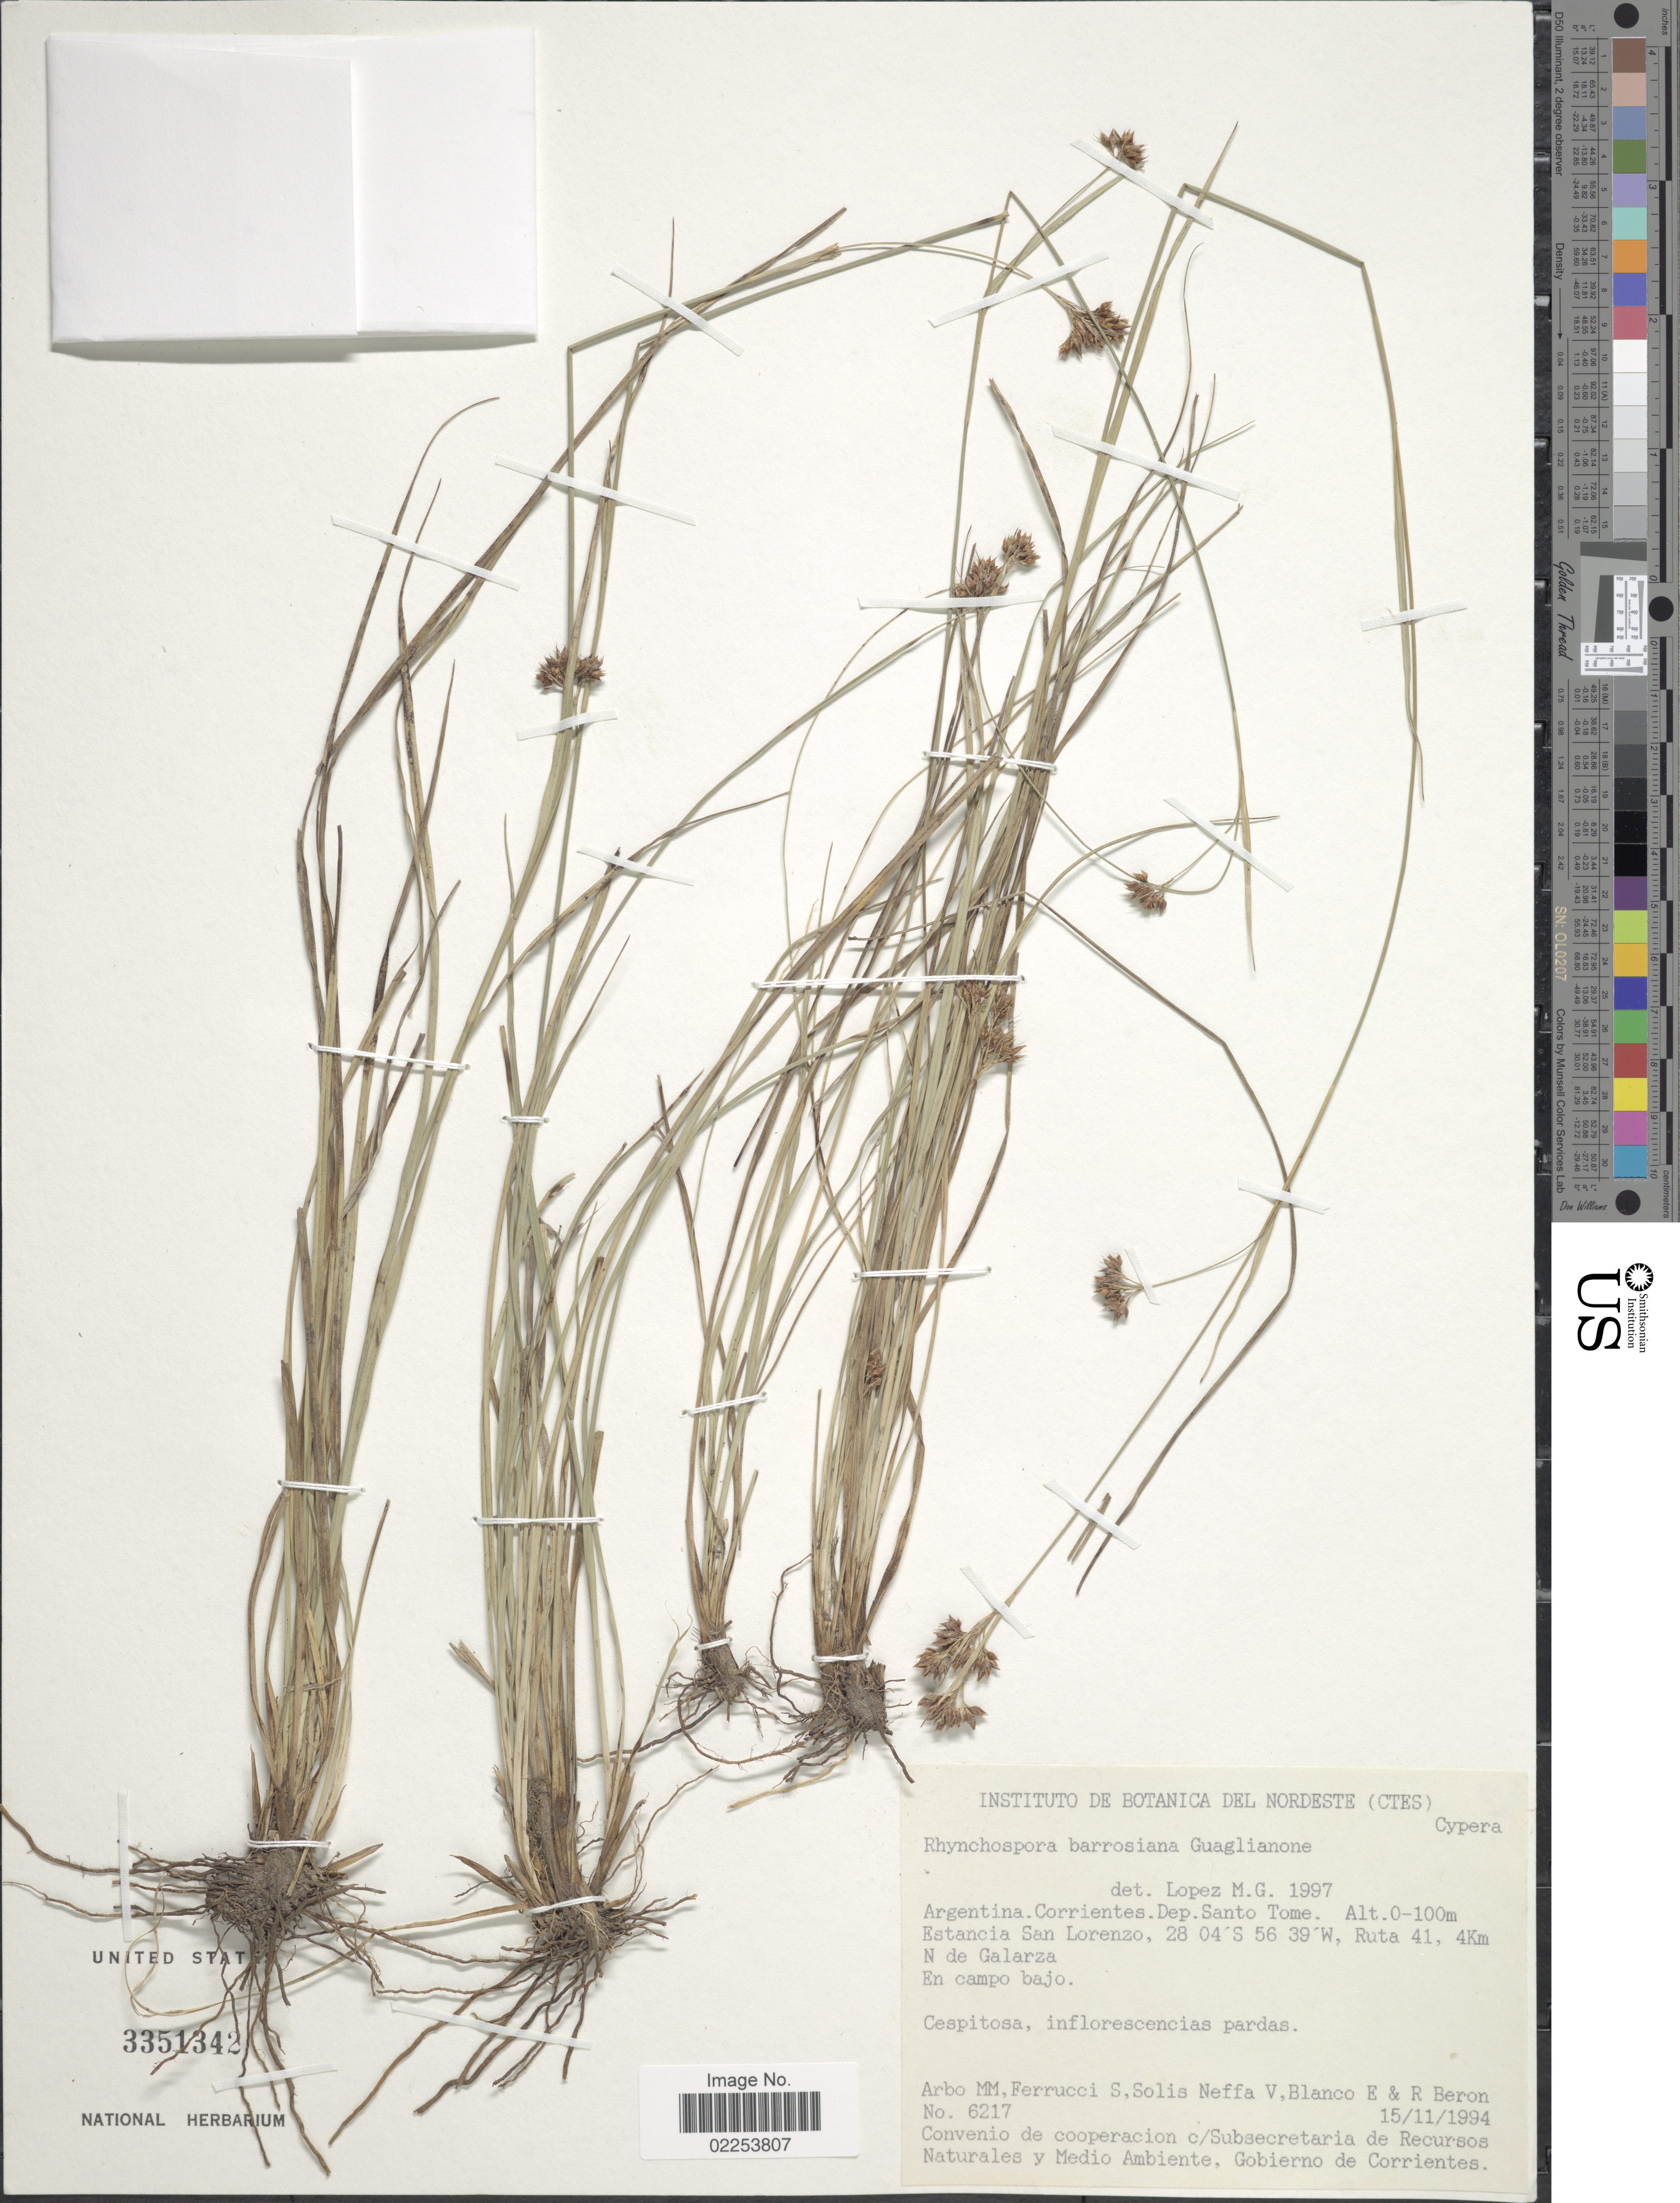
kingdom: Plantae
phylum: Tracheophyta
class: Liliopsida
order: Poales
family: Cyperaceae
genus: Rhynchospora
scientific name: Rhynchospora barrosiana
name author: Guagl.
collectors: M. M. Arbo, S. Ferrucci, V. Solis Neffa, E. Blanco & R. Beron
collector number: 6217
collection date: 1994-11-15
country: Argentina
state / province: Corrientes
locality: Dep. Santo Tome, Estancia San Lorenzo, Ruta 41, 4km N de Galarza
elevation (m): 0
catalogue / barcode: US 3351342